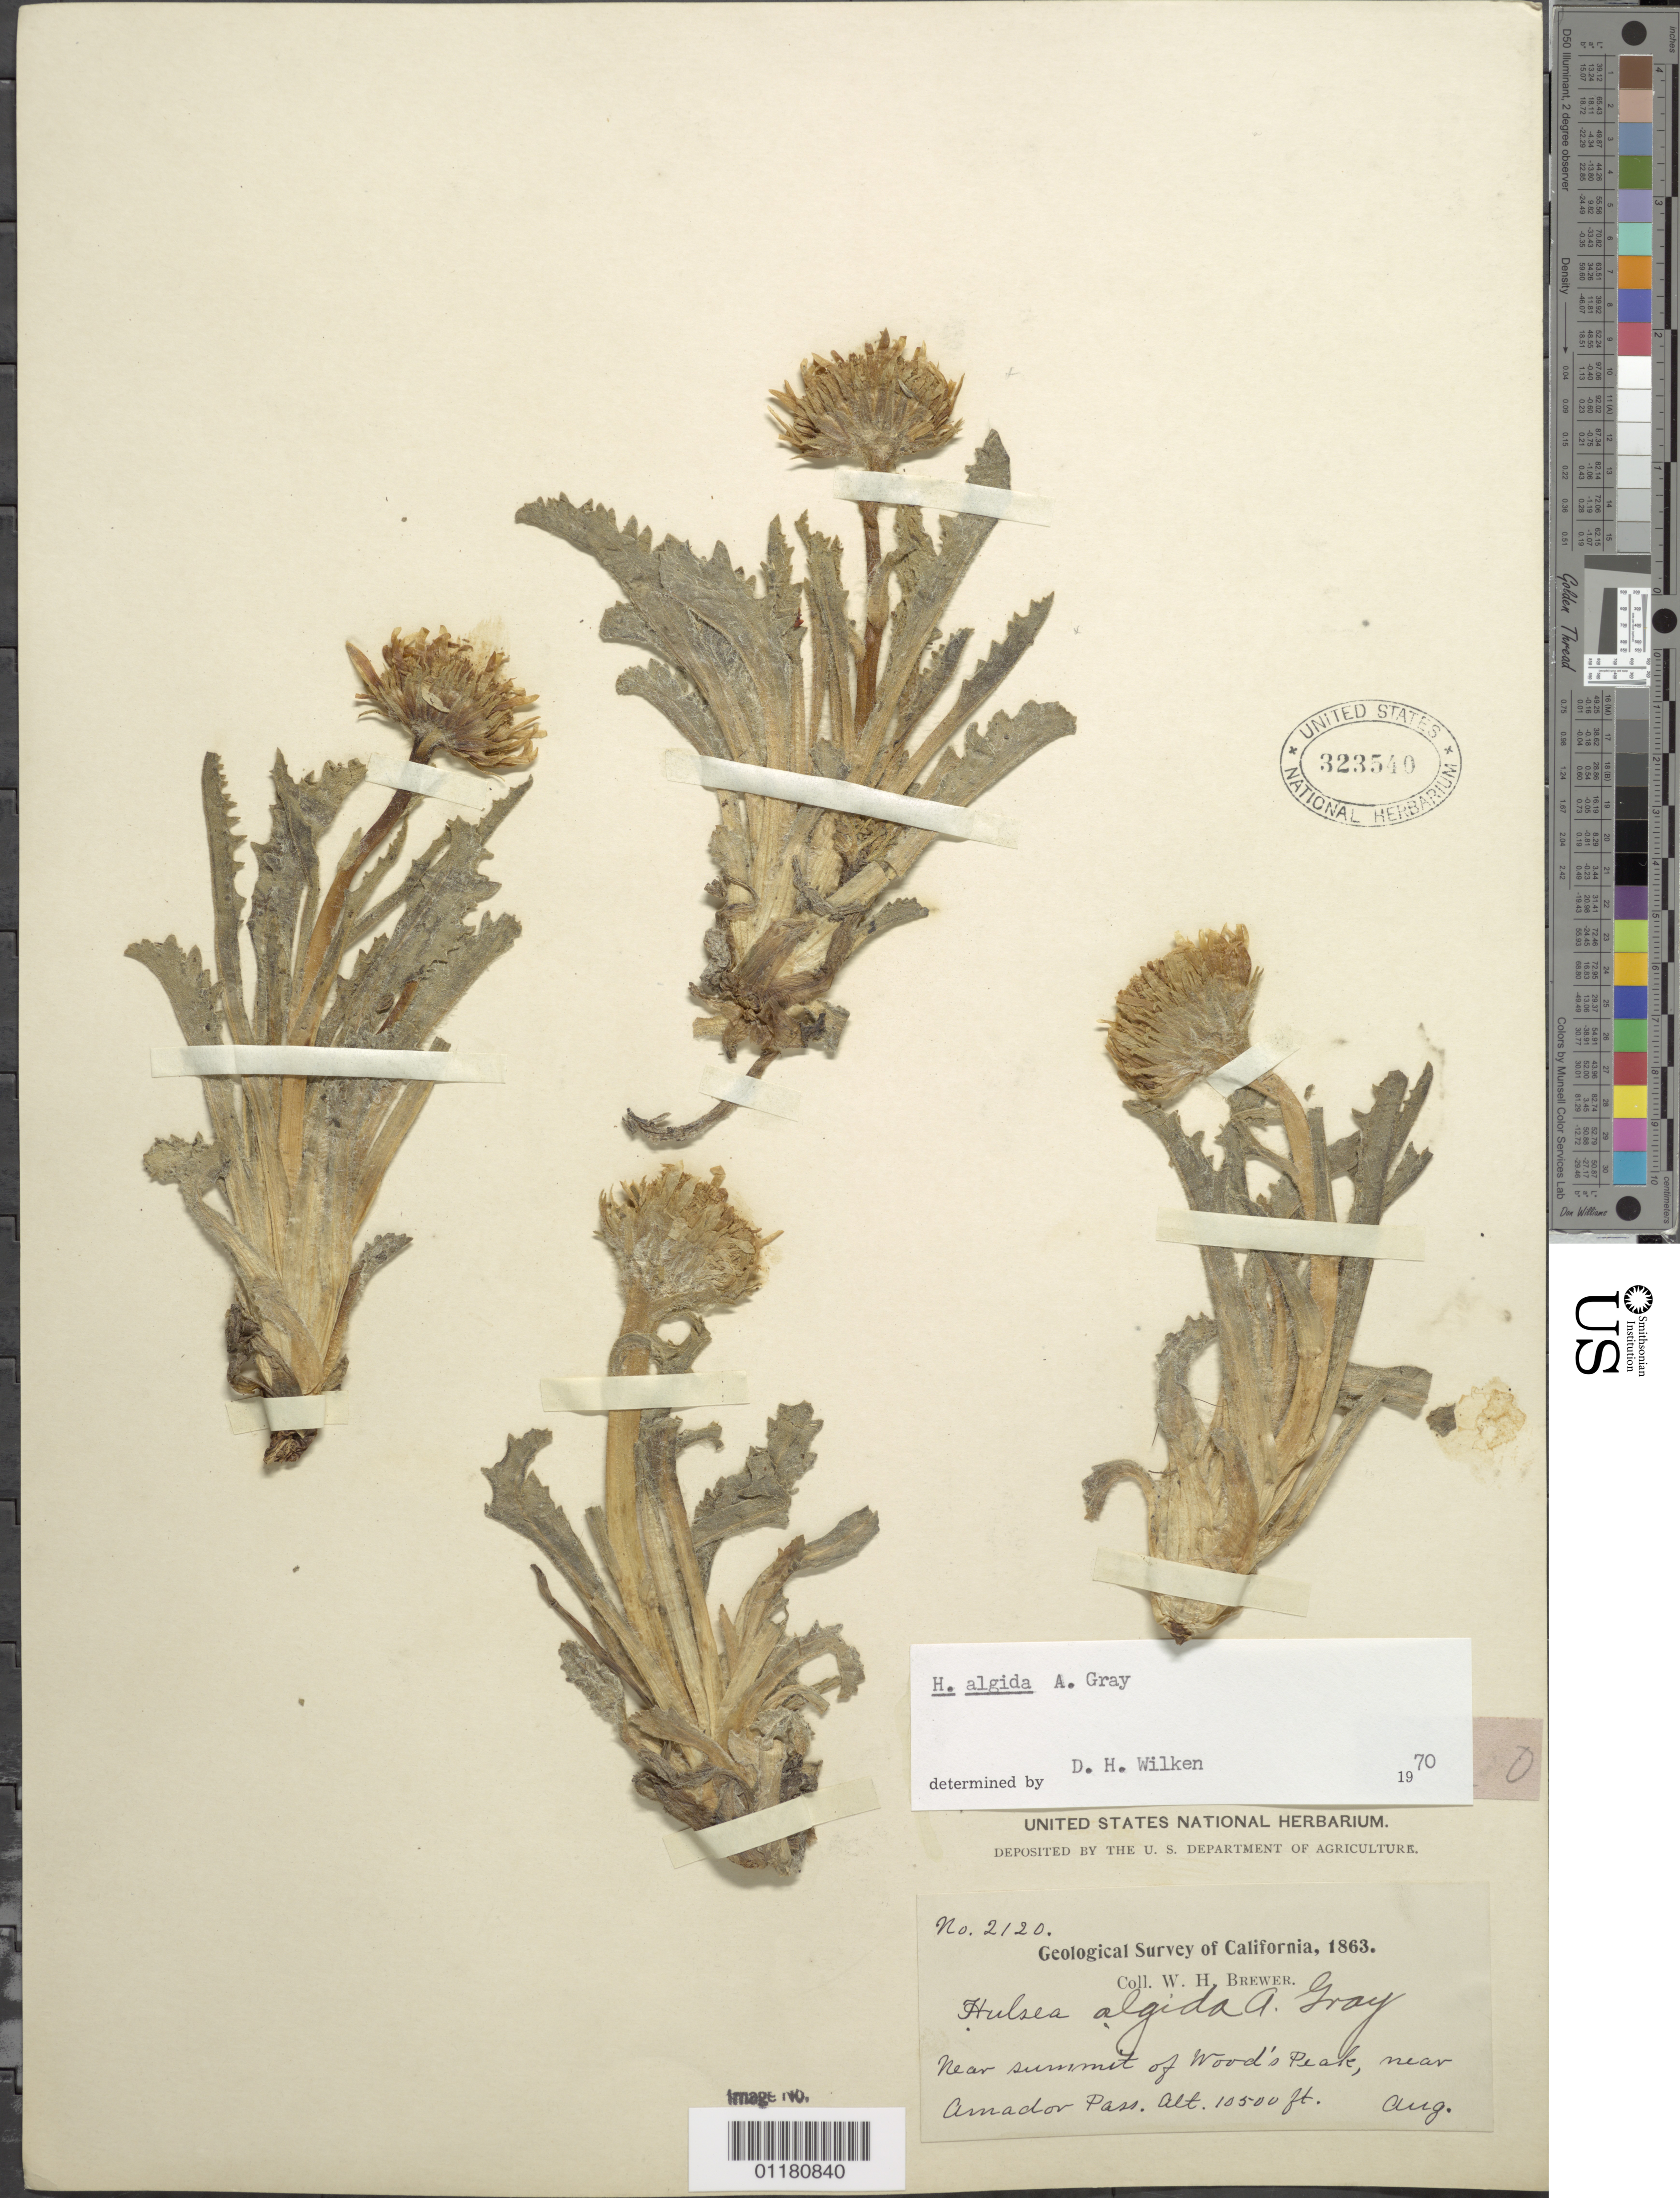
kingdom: Plantae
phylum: Tracheophyta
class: Magnoliopsida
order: Asterales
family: Asteraceae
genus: Hulsea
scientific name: Hulsea algida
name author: A. Gray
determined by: Wilken, Dieter H., (CS), Colorado State University (UNITED STATES)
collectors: W. H. Brewer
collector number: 2120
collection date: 1863-08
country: United States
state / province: California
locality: near summit of Wood's Peak, near Amador Pass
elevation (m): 3200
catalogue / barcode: US 323540